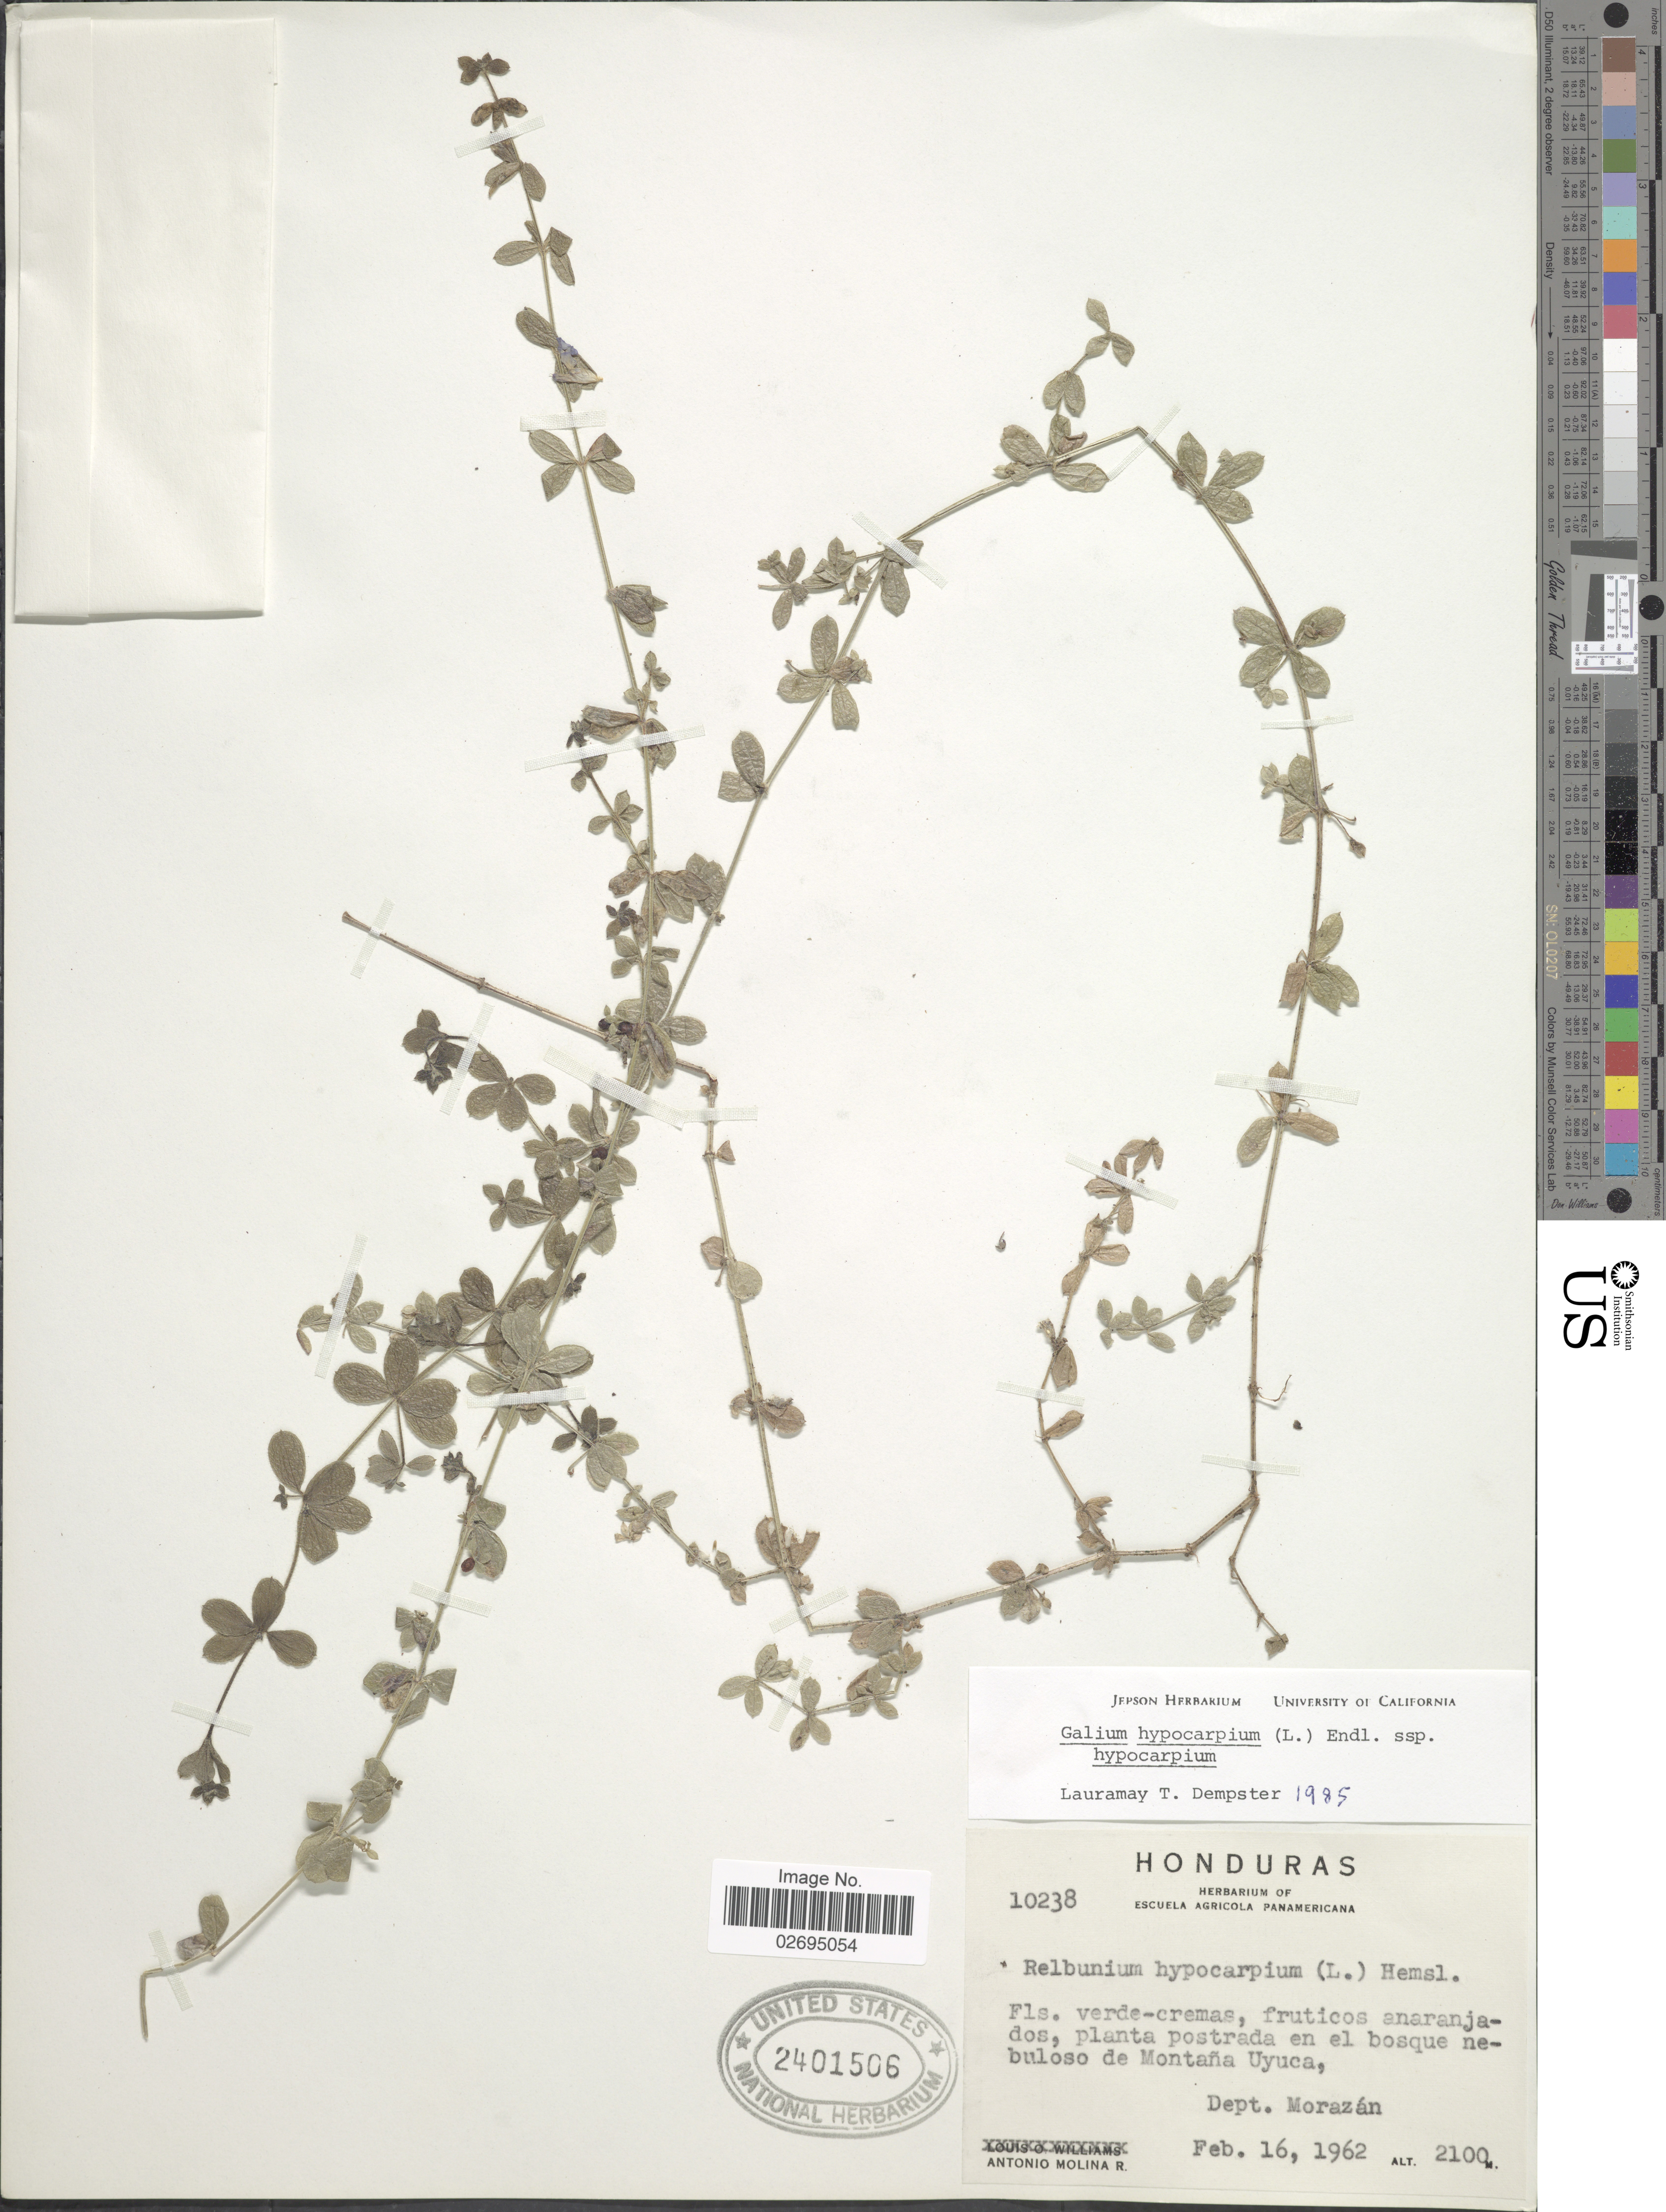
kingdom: Plantae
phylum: Tracheophyta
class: Magnoliopsida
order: Gentianales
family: Rubiaceae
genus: Galium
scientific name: Galium hypocarpium subsp. hypocarpium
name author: (L.) Endl. ex Griseb.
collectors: A. Molina R.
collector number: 10238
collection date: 1962-02-16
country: Honduras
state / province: Fco. Morazán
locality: Montaña Uyuca, Dept. of Morazán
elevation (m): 2100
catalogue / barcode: US 2401506